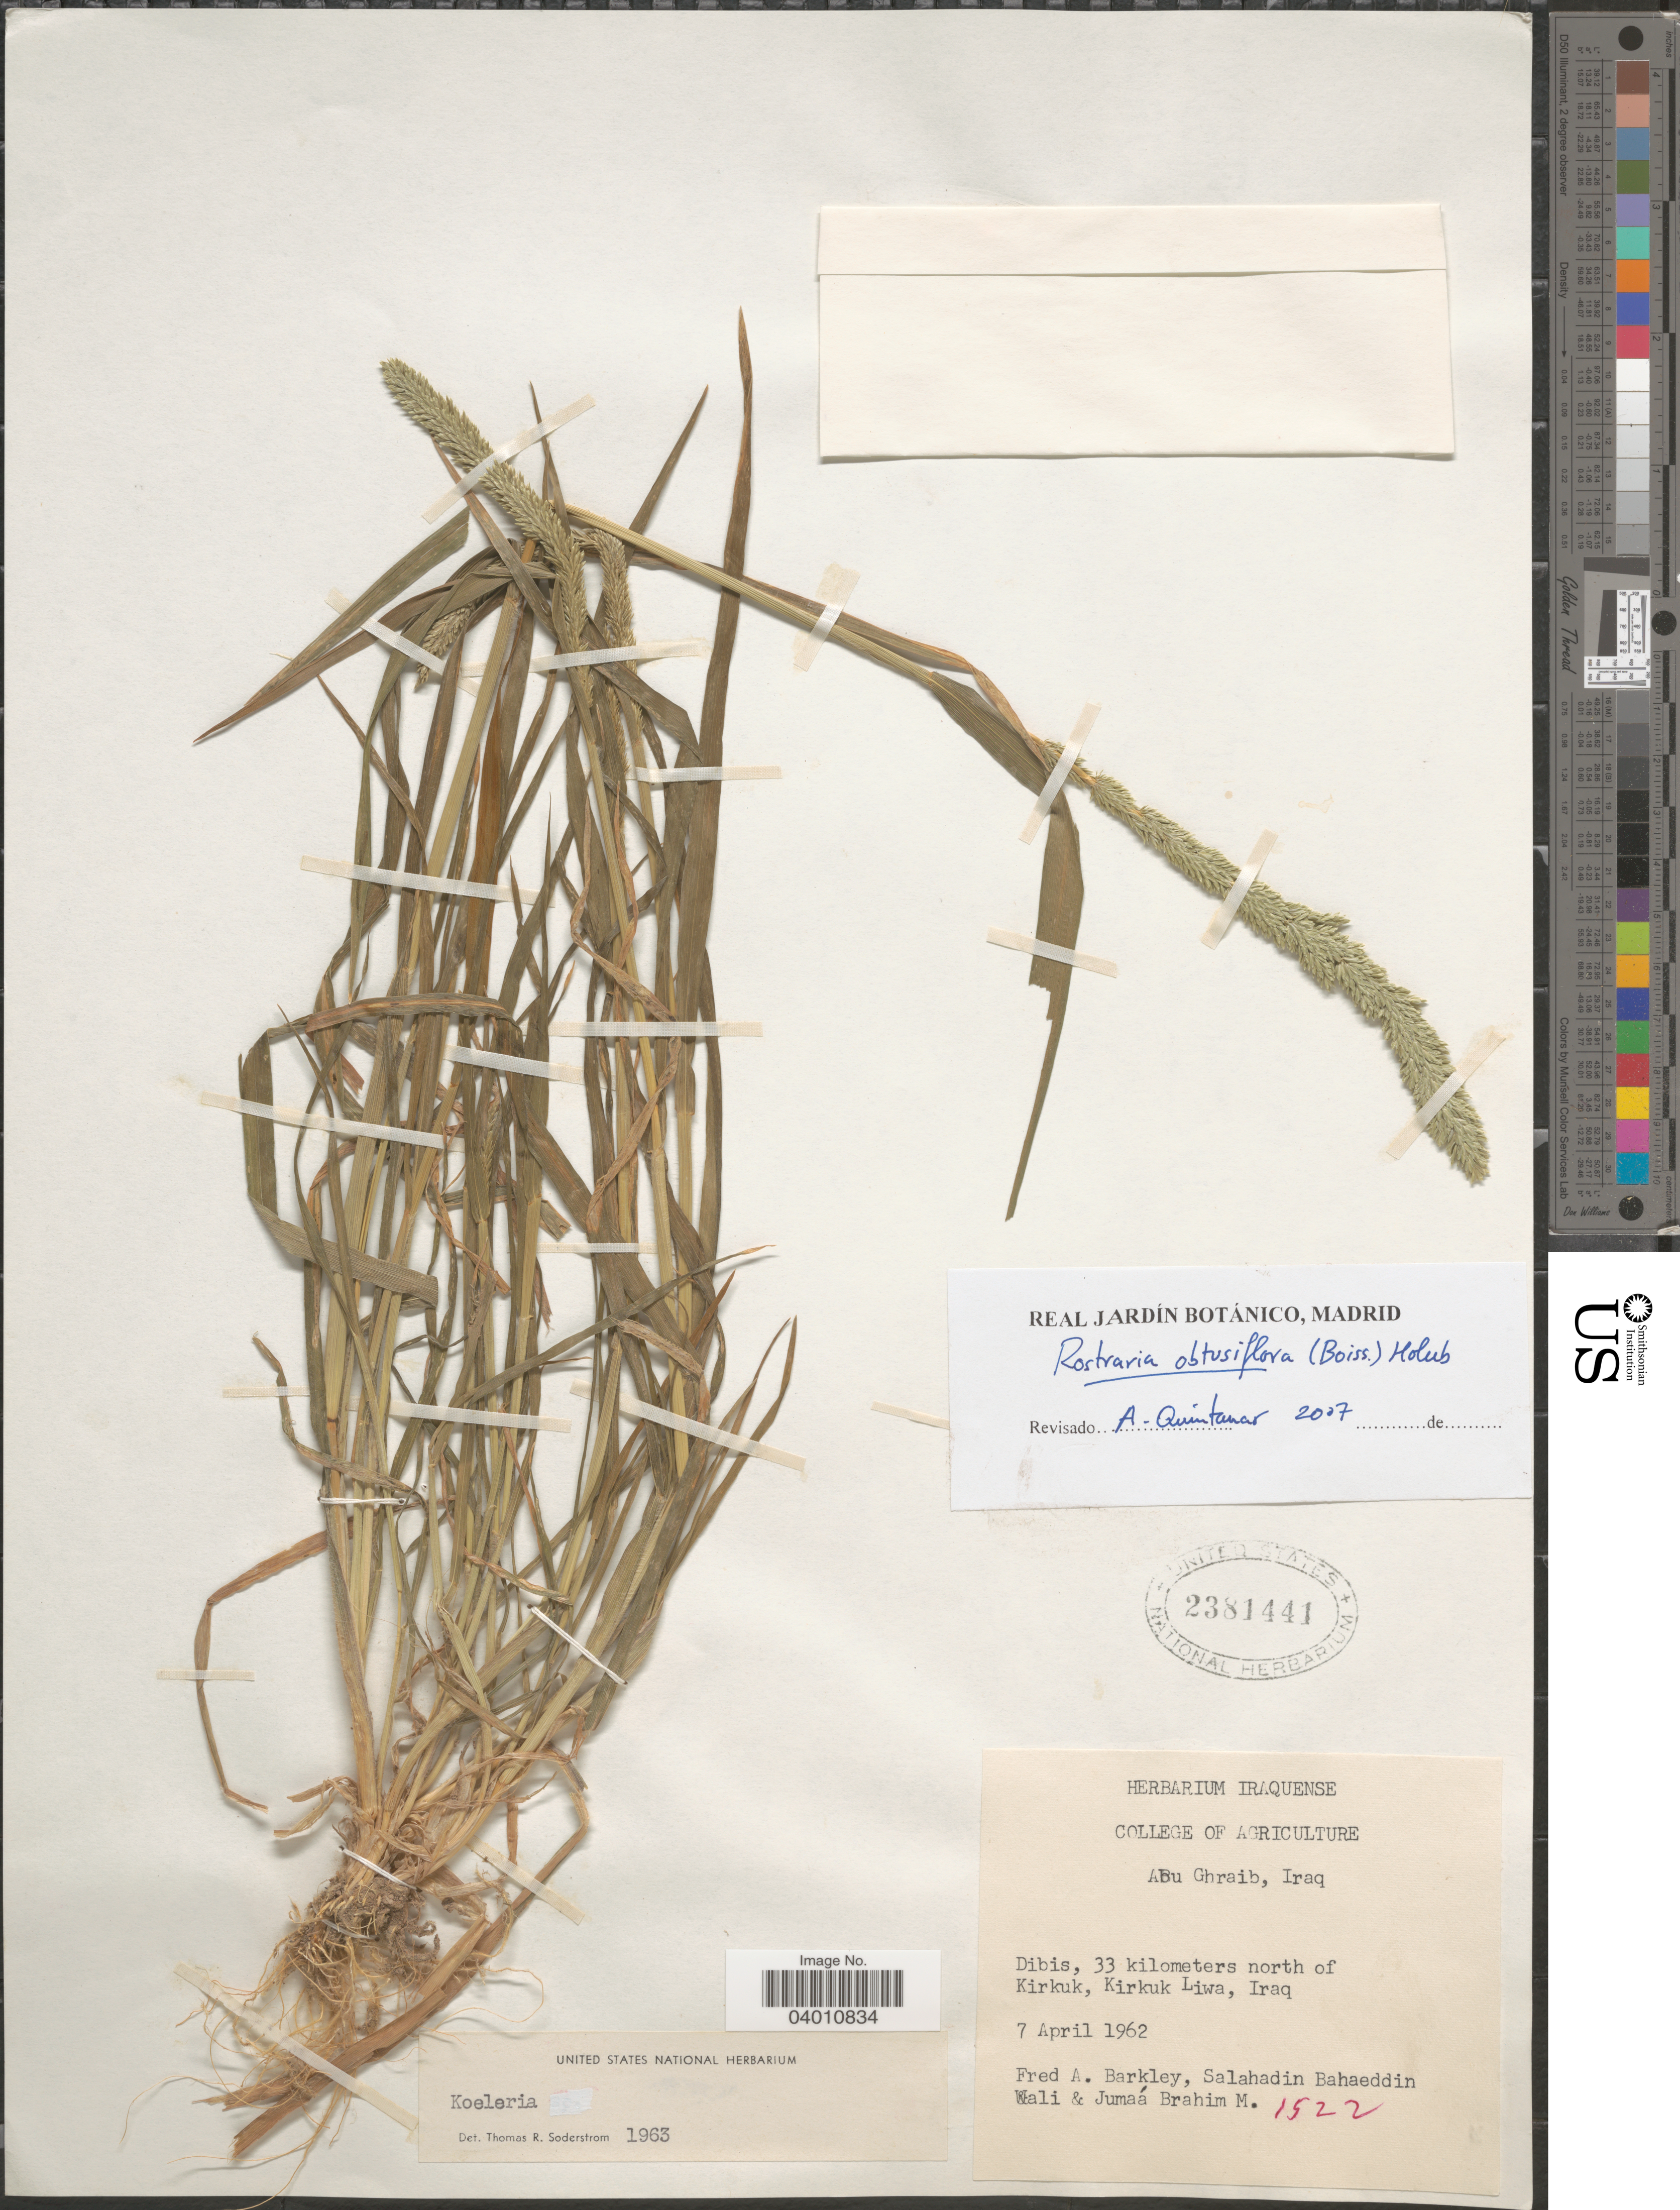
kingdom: Plantae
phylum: Tracheophyta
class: Liliopsida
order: Poales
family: Poaceae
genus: Rostraria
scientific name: Rostraria obtusiflora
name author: (Boiss.) Holub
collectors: F. A. Barkley, S. Bahaeddin, W. Brahim M. & Brahim M., J.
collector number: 1522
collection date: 1962-04-07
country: Iraq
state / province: Kirkūk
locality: Abu Ghraib. Dibis, 33 kilometers north of Kirkuk, Kirkuk Liwa.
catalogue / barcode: US 2381441